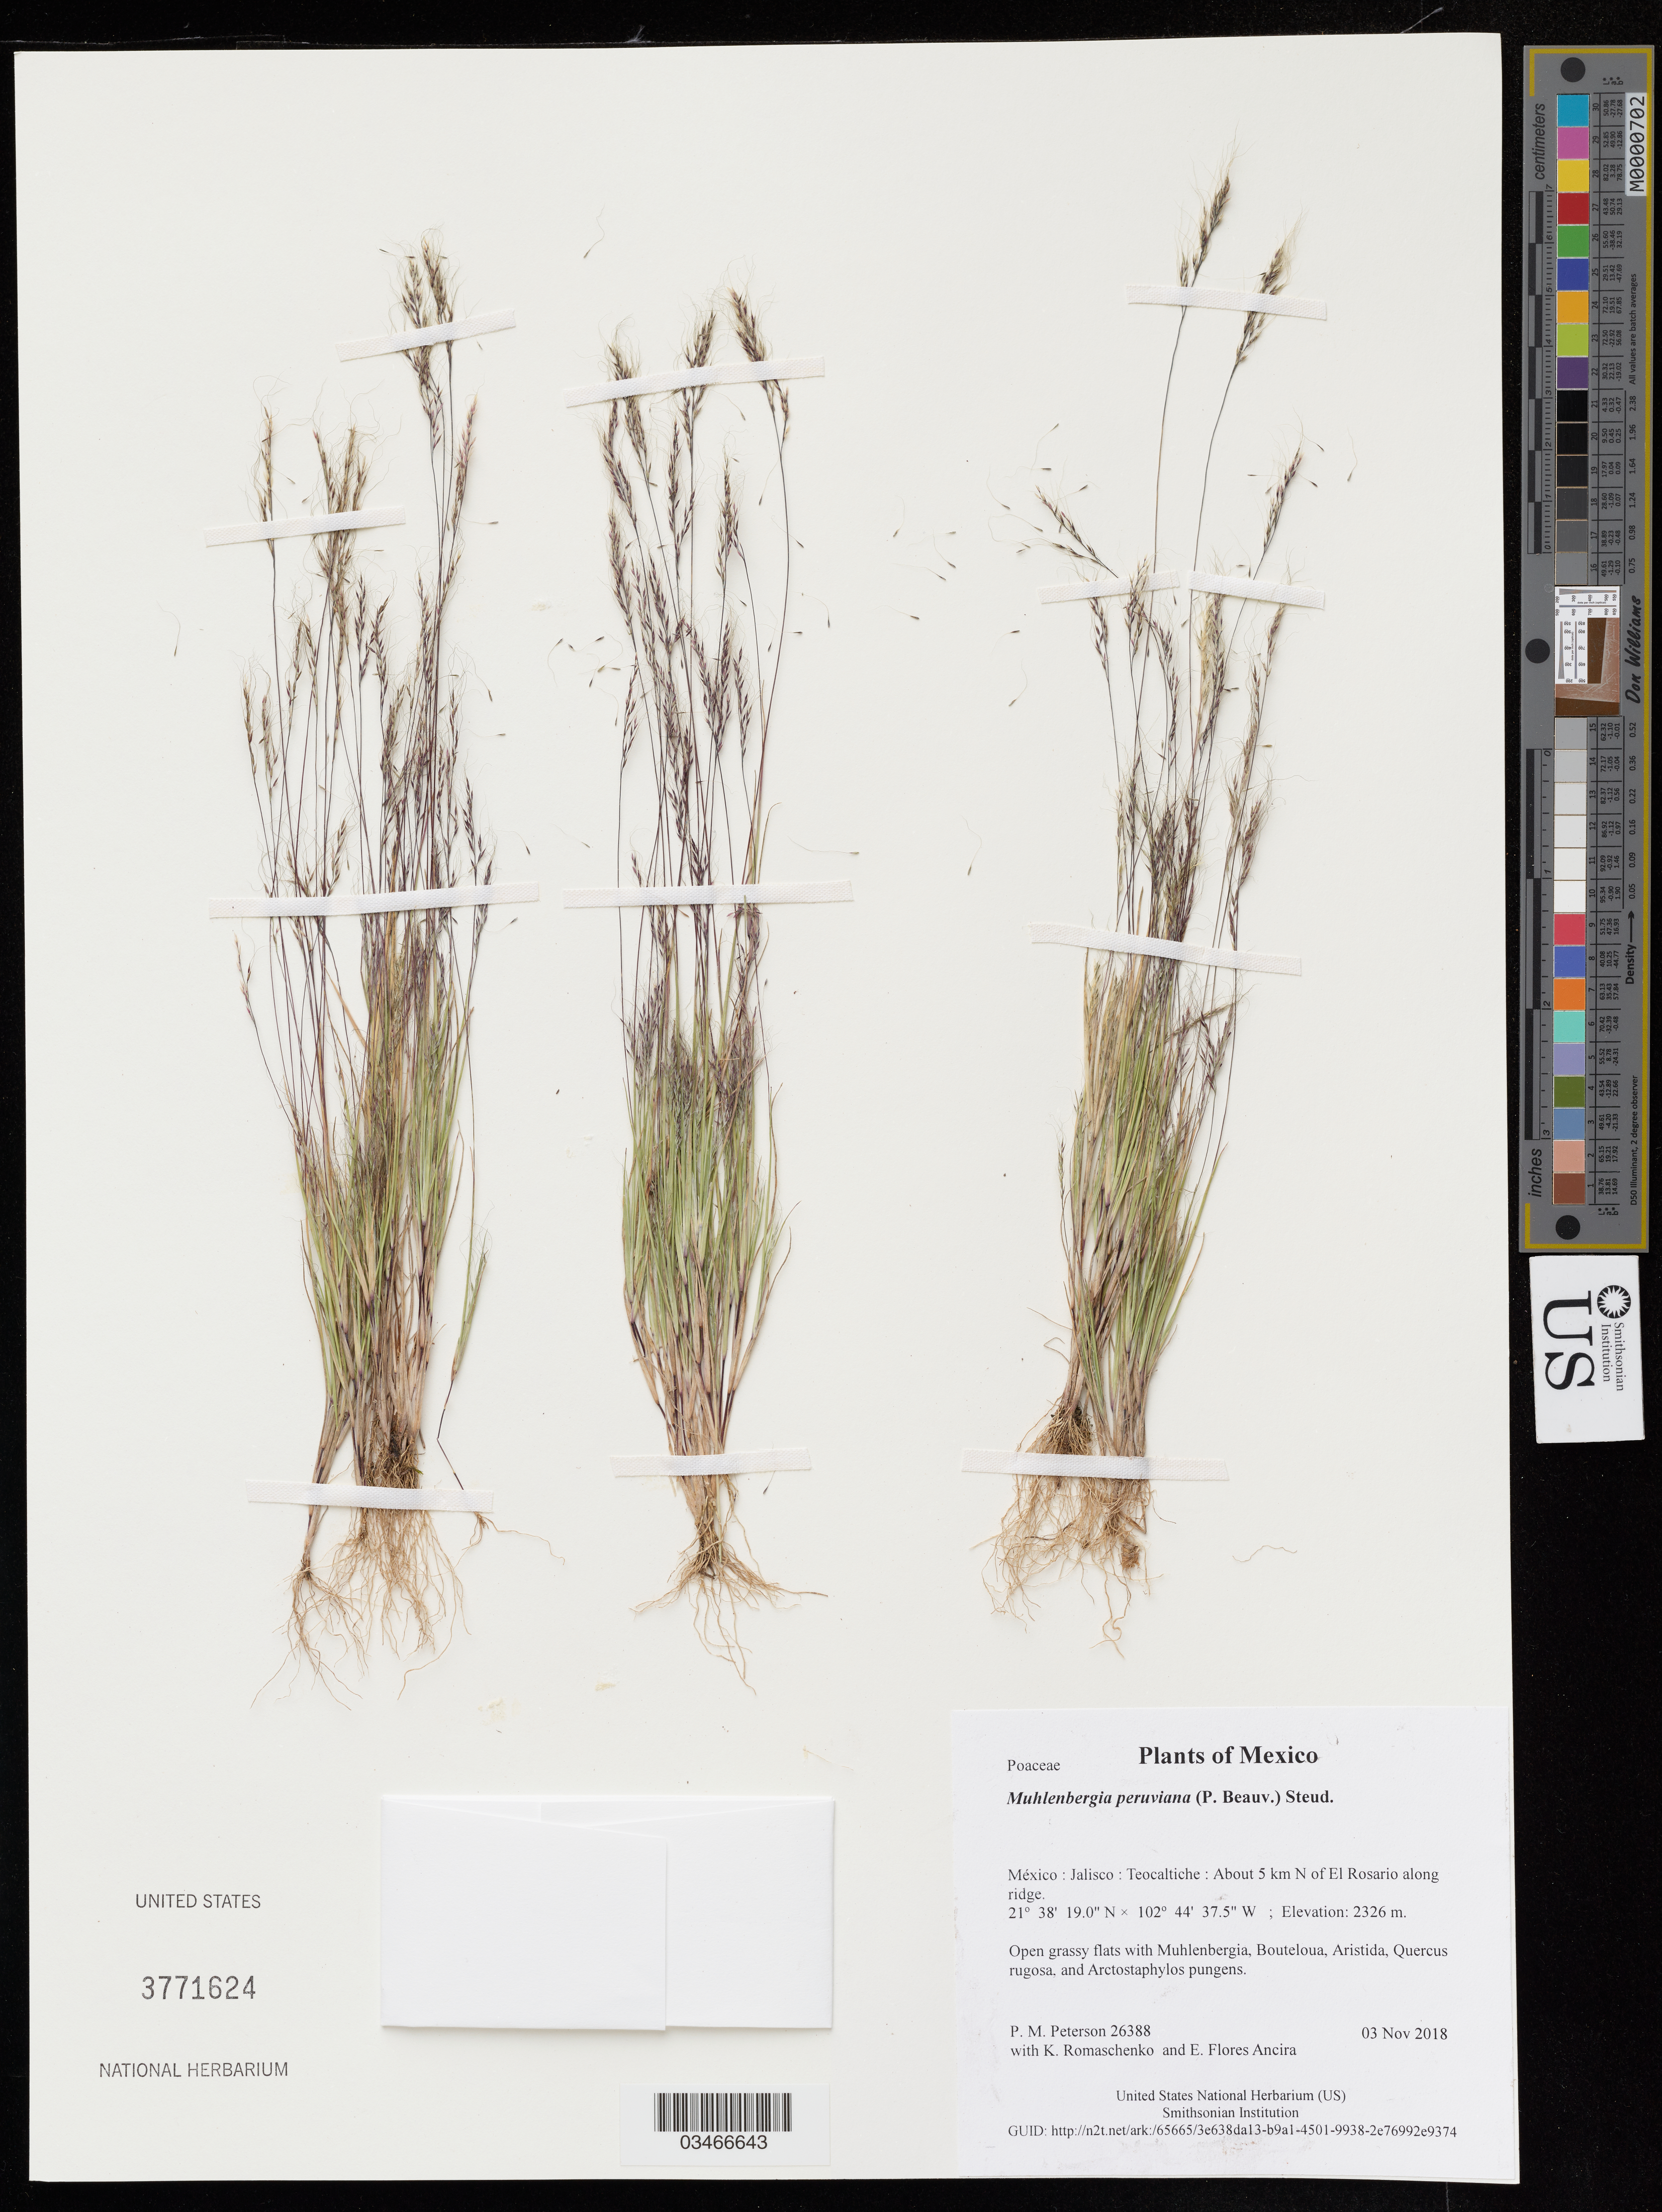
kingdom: Plantae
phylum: Tracheophyta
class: Liliopsida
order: Poales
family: Poaceae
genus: Muhlenbergia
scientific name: Muhlenbergia peruviana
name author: (P. Beauv.) Steud.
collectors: P. M. Peterson, K. Romaschenko & E. Flores Ancira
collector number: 26388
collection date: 2018-11-03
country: México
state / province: Jalisco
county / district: Teocaltiche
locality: About 5 km N of El Rosario along ridge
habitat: Open grassy flats with Muhlenbergia, Bouteloua, Aristida, Quercus rugosa, and Arctostaphylos pungens.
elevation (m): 2326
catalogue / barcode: US 3771624